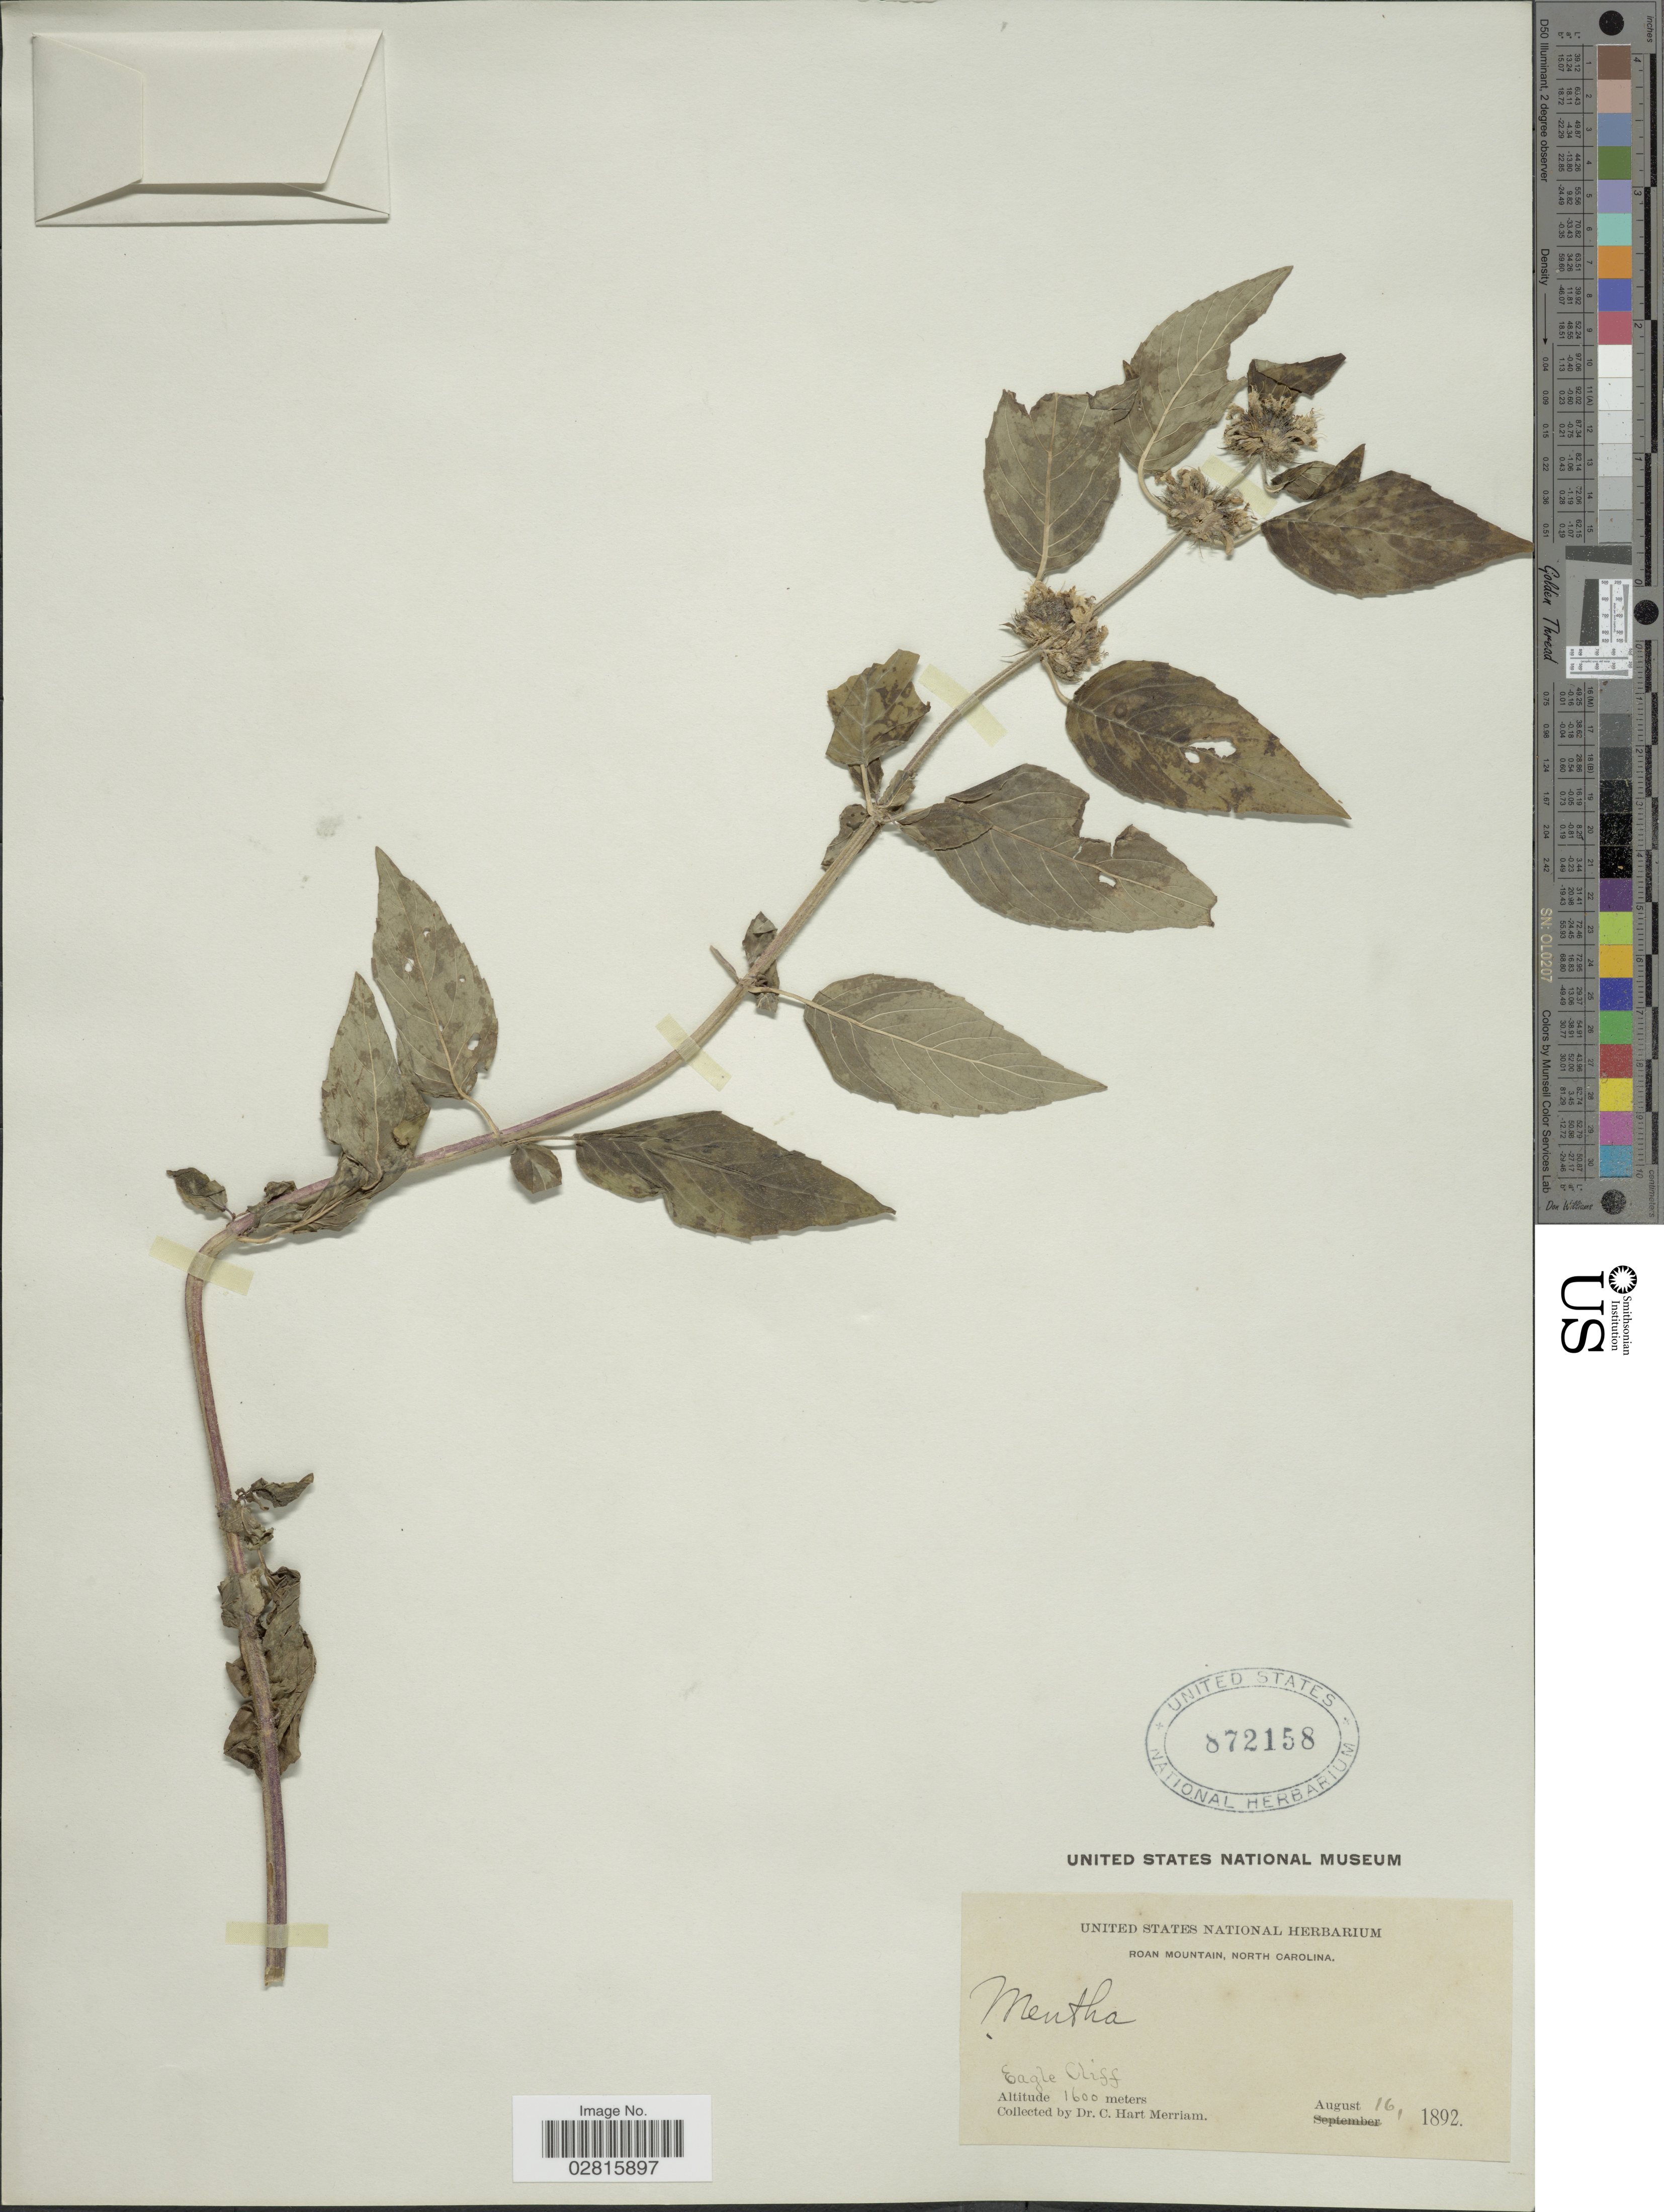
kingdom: Plantae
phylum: Tracheophyta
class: Magnoliopsida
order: Lamiales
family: Lamiaceae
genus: Mentha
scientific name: Mentha sp.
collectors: C. Merriam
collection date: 1892-08-16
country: United States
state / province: North Carolina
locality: Roan Mountain. Eagle Cliff.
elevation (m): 1600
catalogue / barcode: US 872158